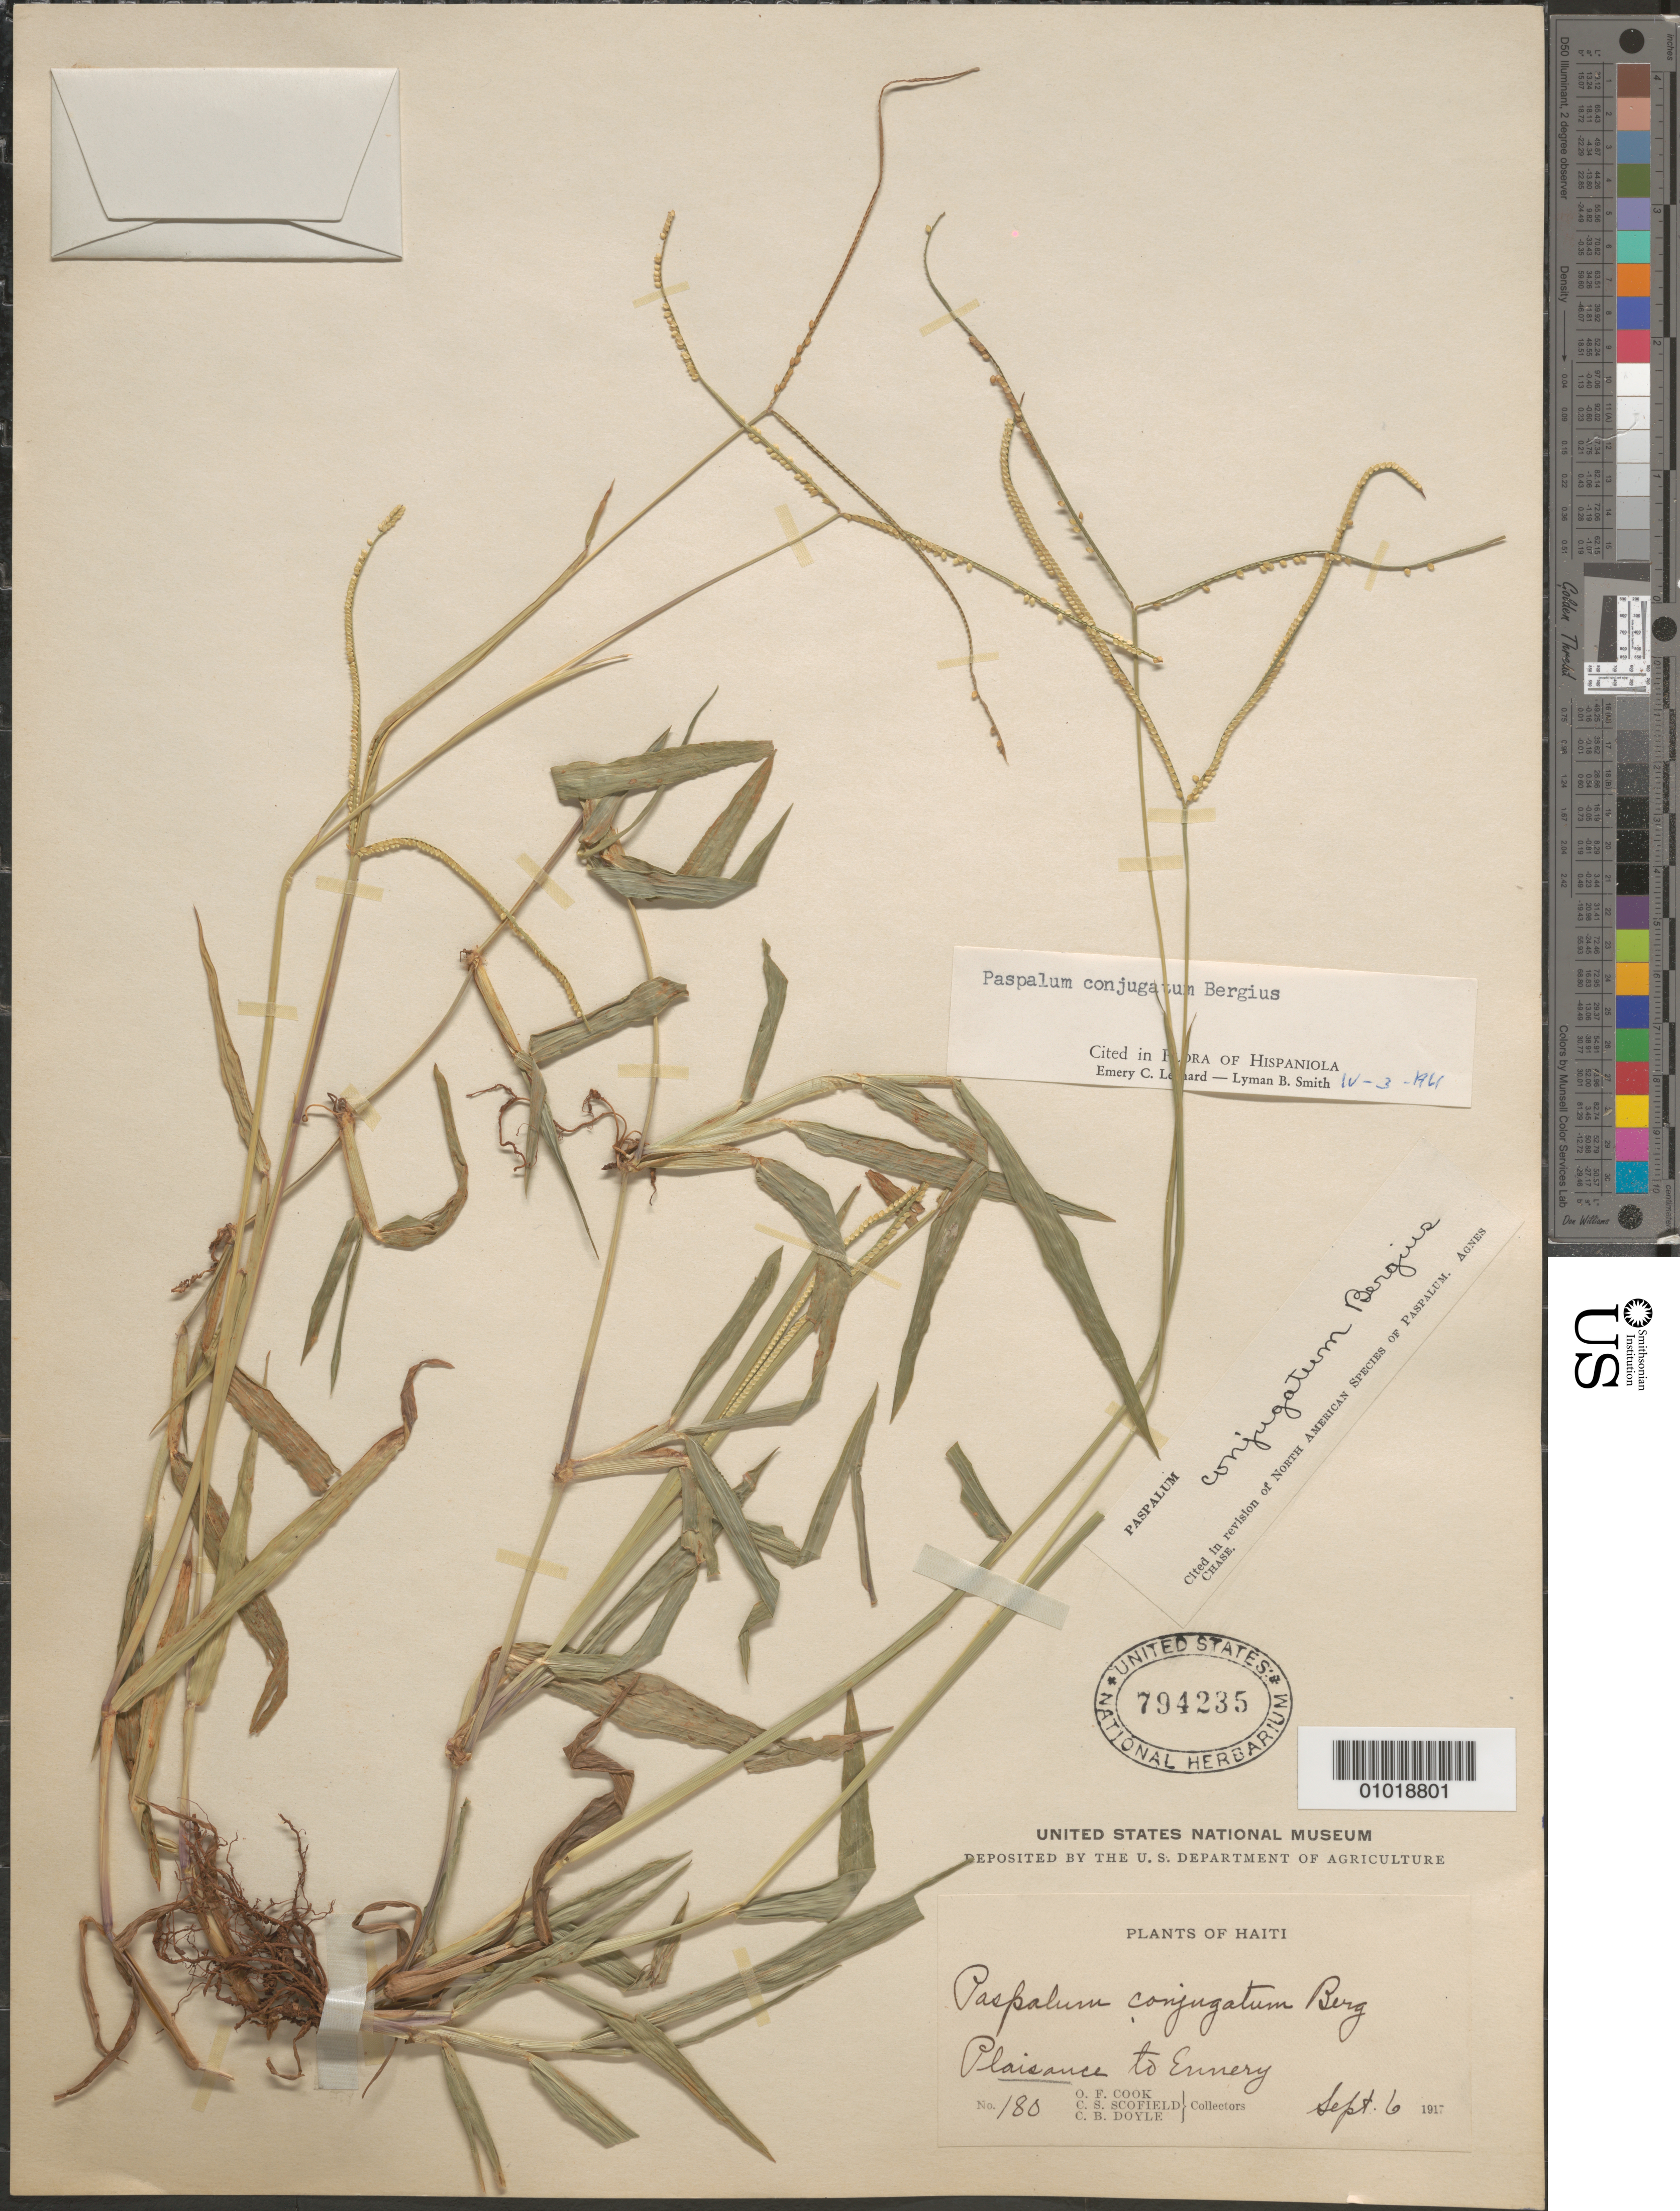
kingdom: Plantae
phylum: Tracheophyta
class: Liliopsida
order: Poales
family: Poaceae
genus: Paspalum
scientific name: Paspalum conjugatum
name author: P.J. Bergius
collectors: O. F. Cook, C. Scofield & C. Doyle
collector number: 180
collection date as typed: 06 Sep 1917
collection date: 1917-09-06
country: Haiti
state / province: Artibonite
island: Hispaniola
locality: Plaisance to Eunery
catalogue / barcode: US 794235